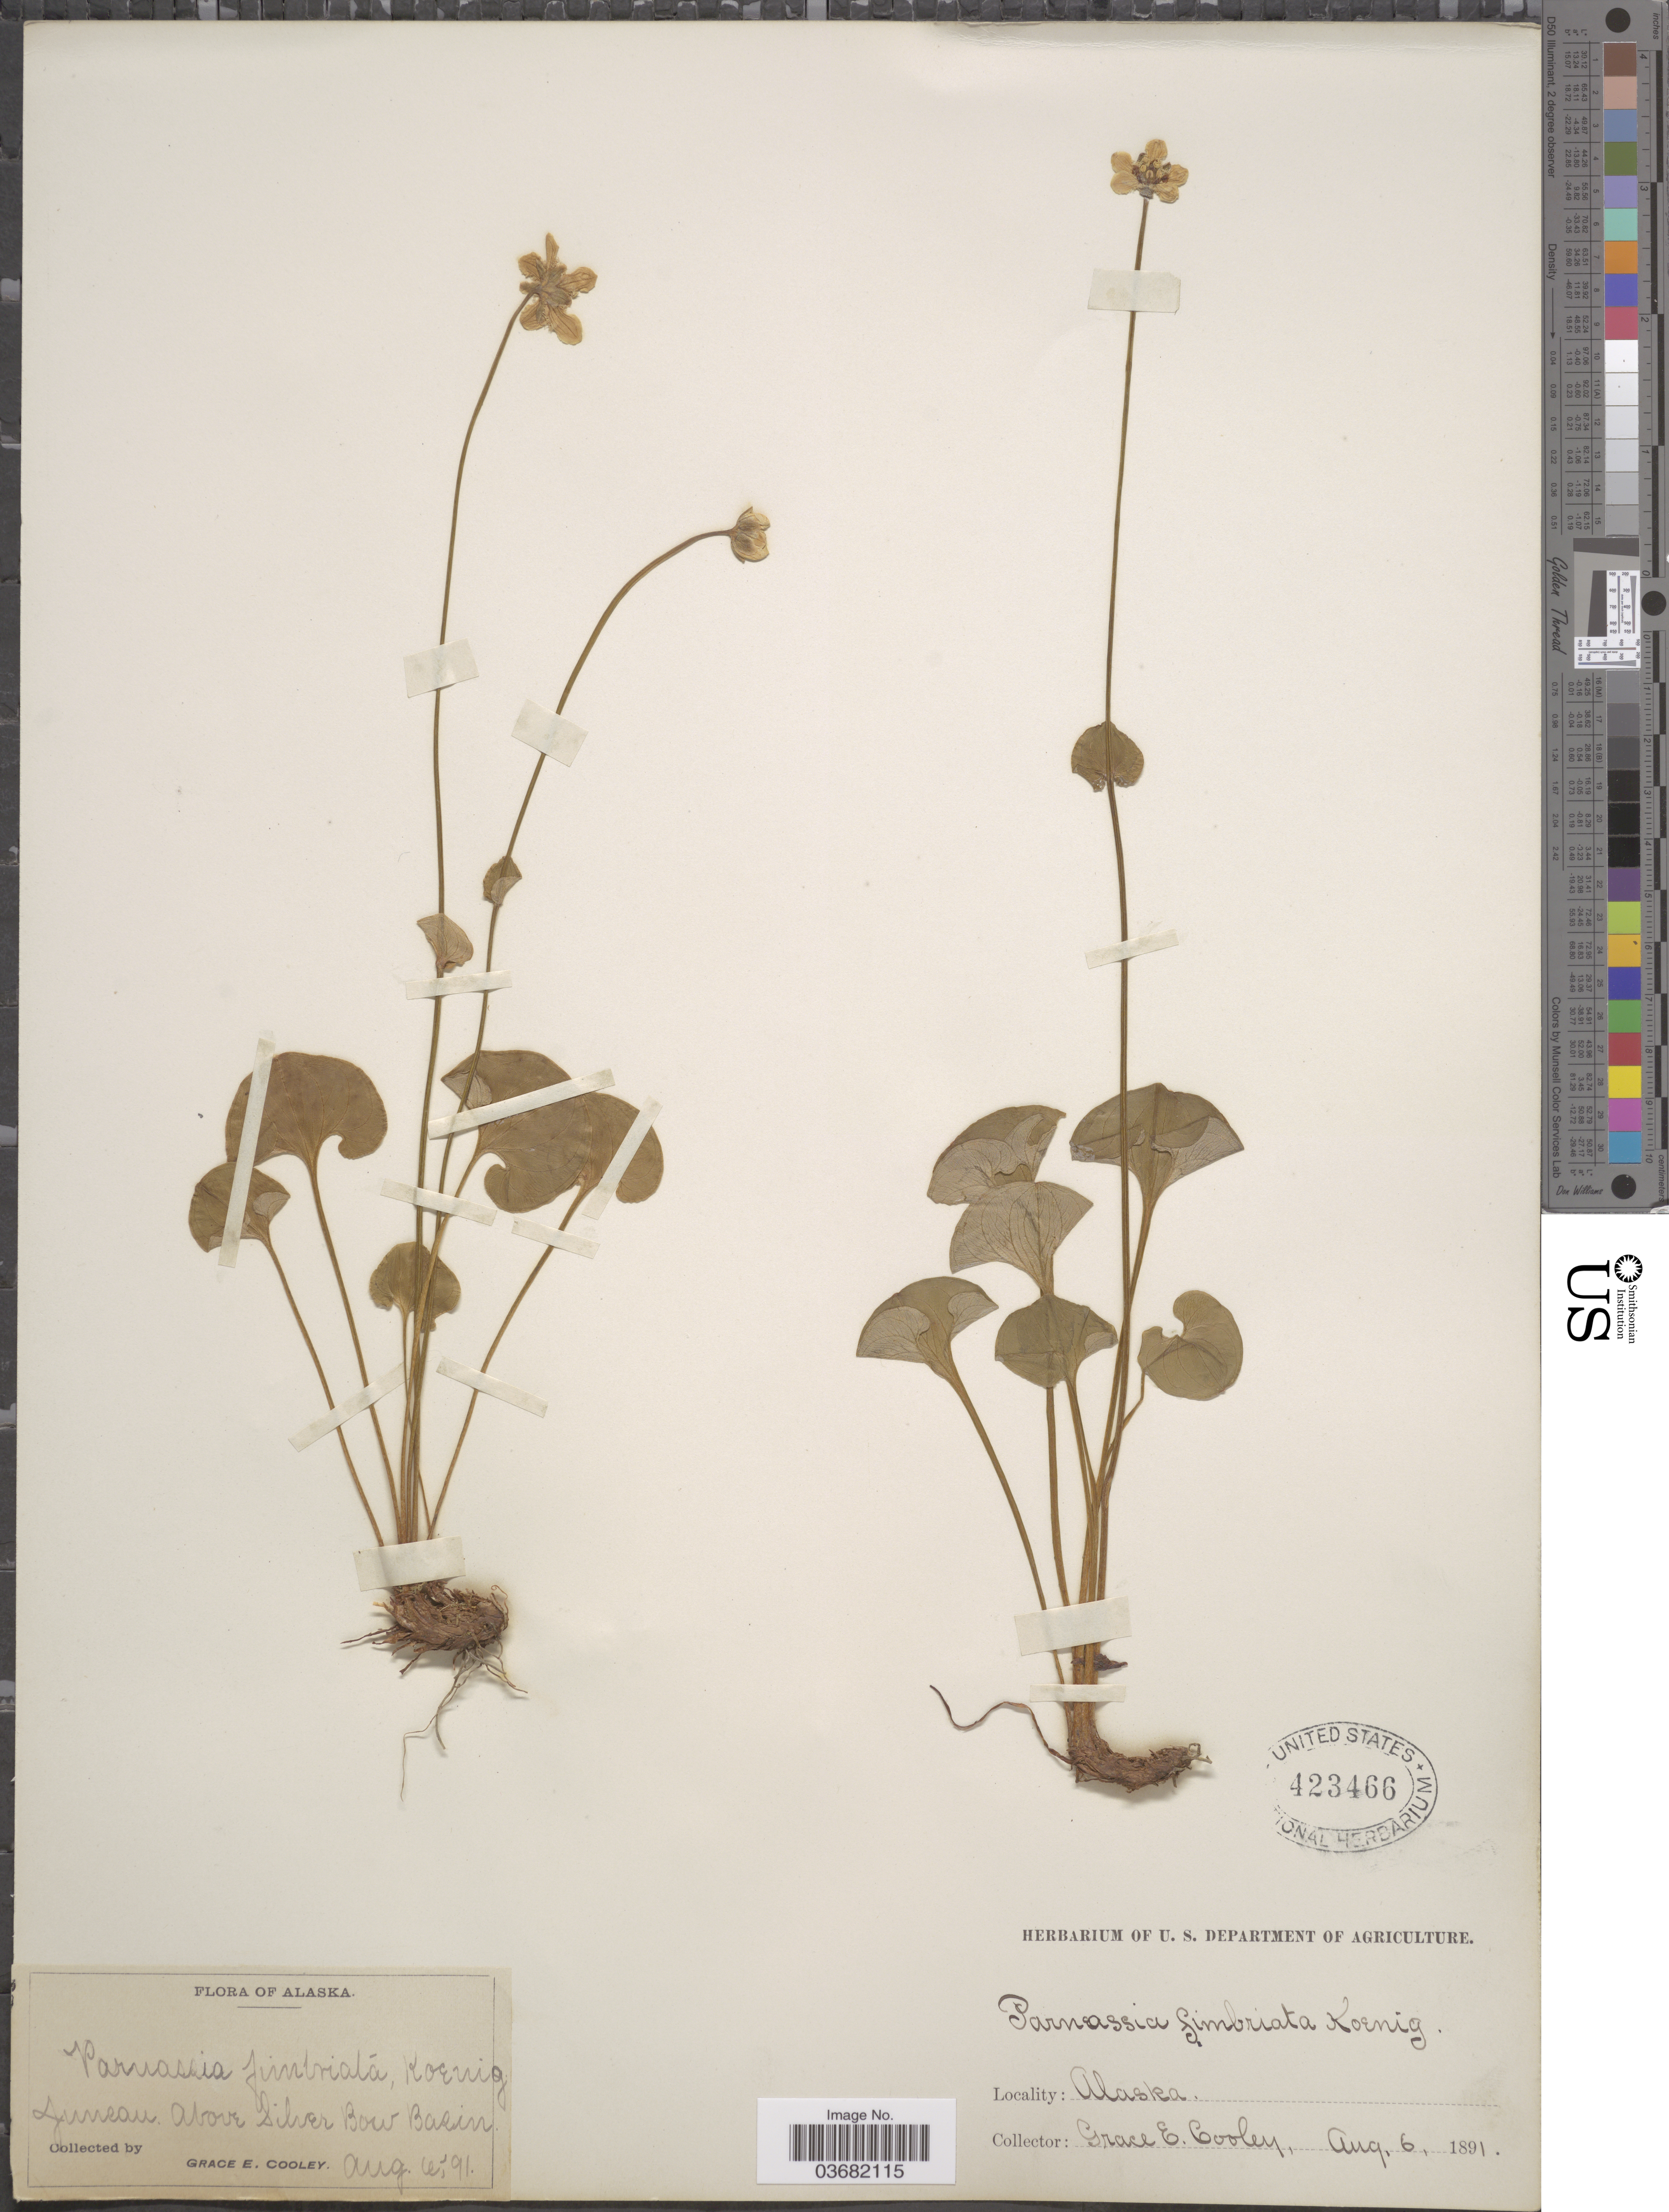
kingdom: Plantae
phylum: Tracheophyta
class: Magnoliopsida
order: Celastrales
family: Parnassiaceae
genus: Parnassia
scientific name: Parnassia fimbriata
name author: K.D. Koenig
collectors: G. E. Cooley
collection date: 1891-08-06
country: United States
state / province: Alaska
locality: Juneau. Above Silver Bow Basin.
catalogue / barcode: US 423466